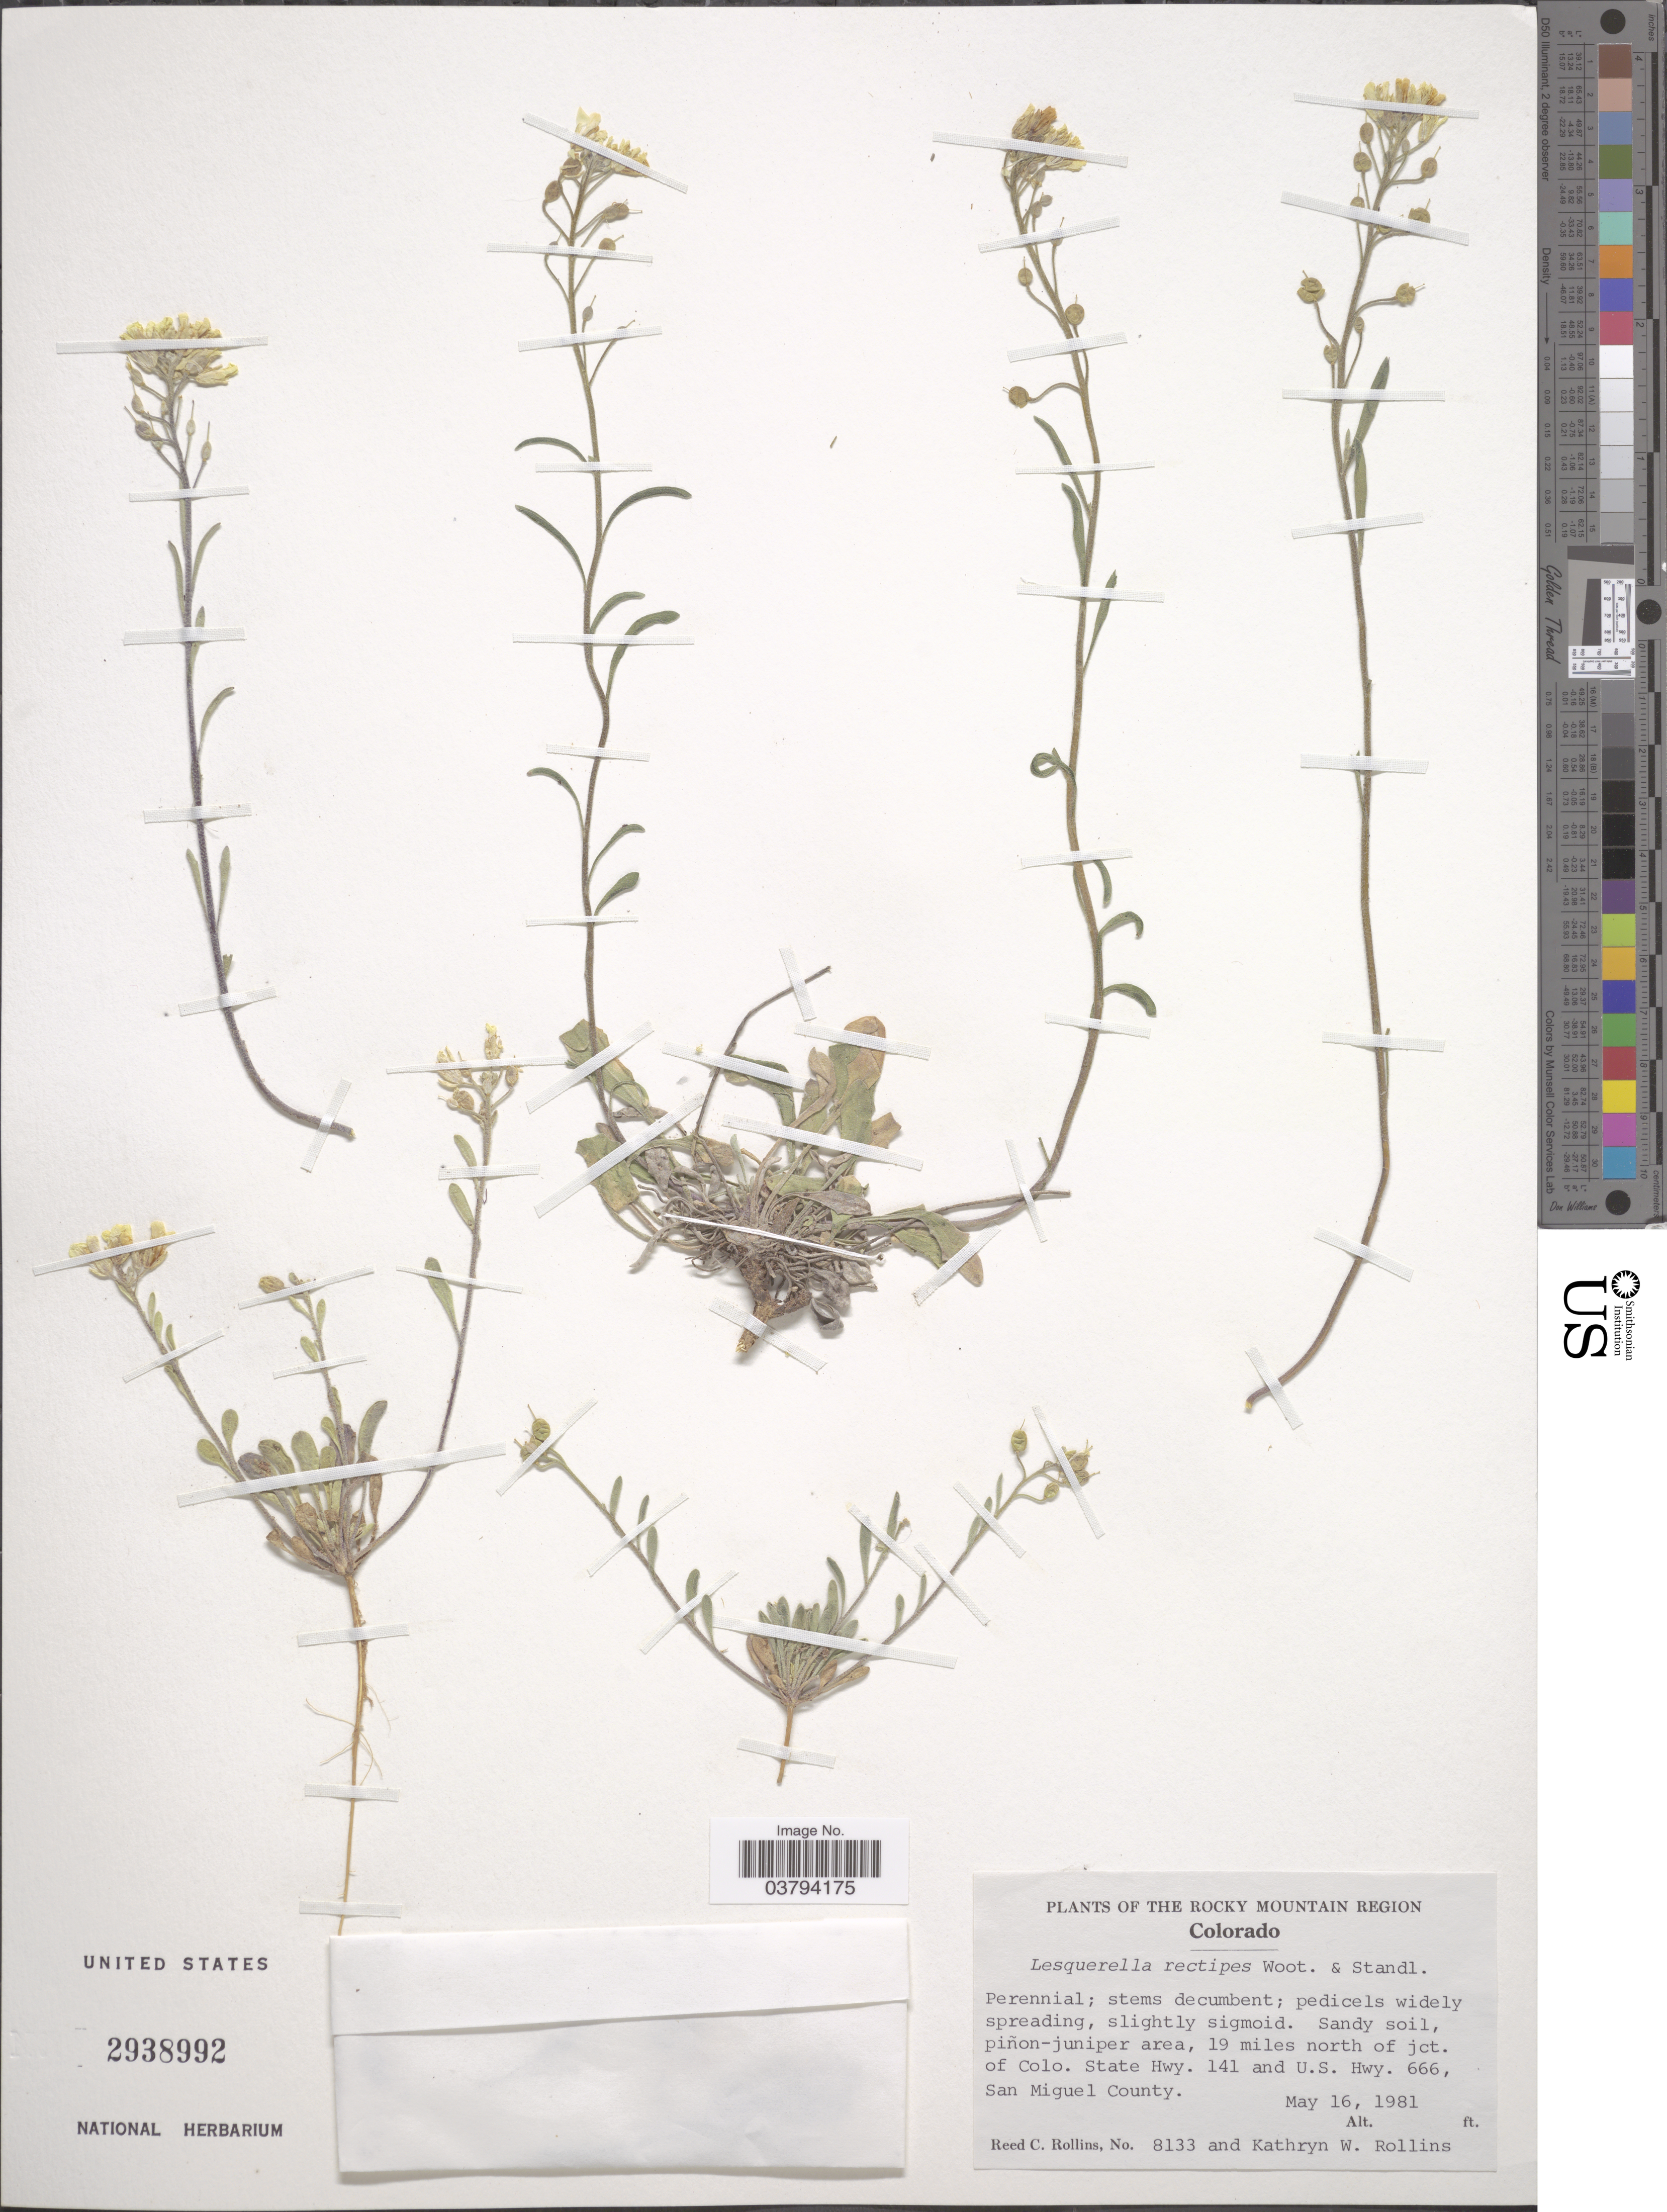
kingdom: Plantae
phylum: Tracheophyta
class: Magnoliopsida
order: Brassicales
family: Brassicaceae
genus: Lesquerella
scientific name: Lesquerella rectipes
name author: Wooton & Standl.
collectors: R. C. Rollins & K. W. Rollins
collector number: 8133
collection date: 1981-05-16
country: United States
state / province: Colorado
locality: The Rocky Mountain Region. Piñon-juniper area, 19 miles north of jct. of Colo. State Hwy. 141 and U.S. Hwy. 666, San Miguel County.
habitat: pinon-juniper area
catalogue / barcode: US 2938992